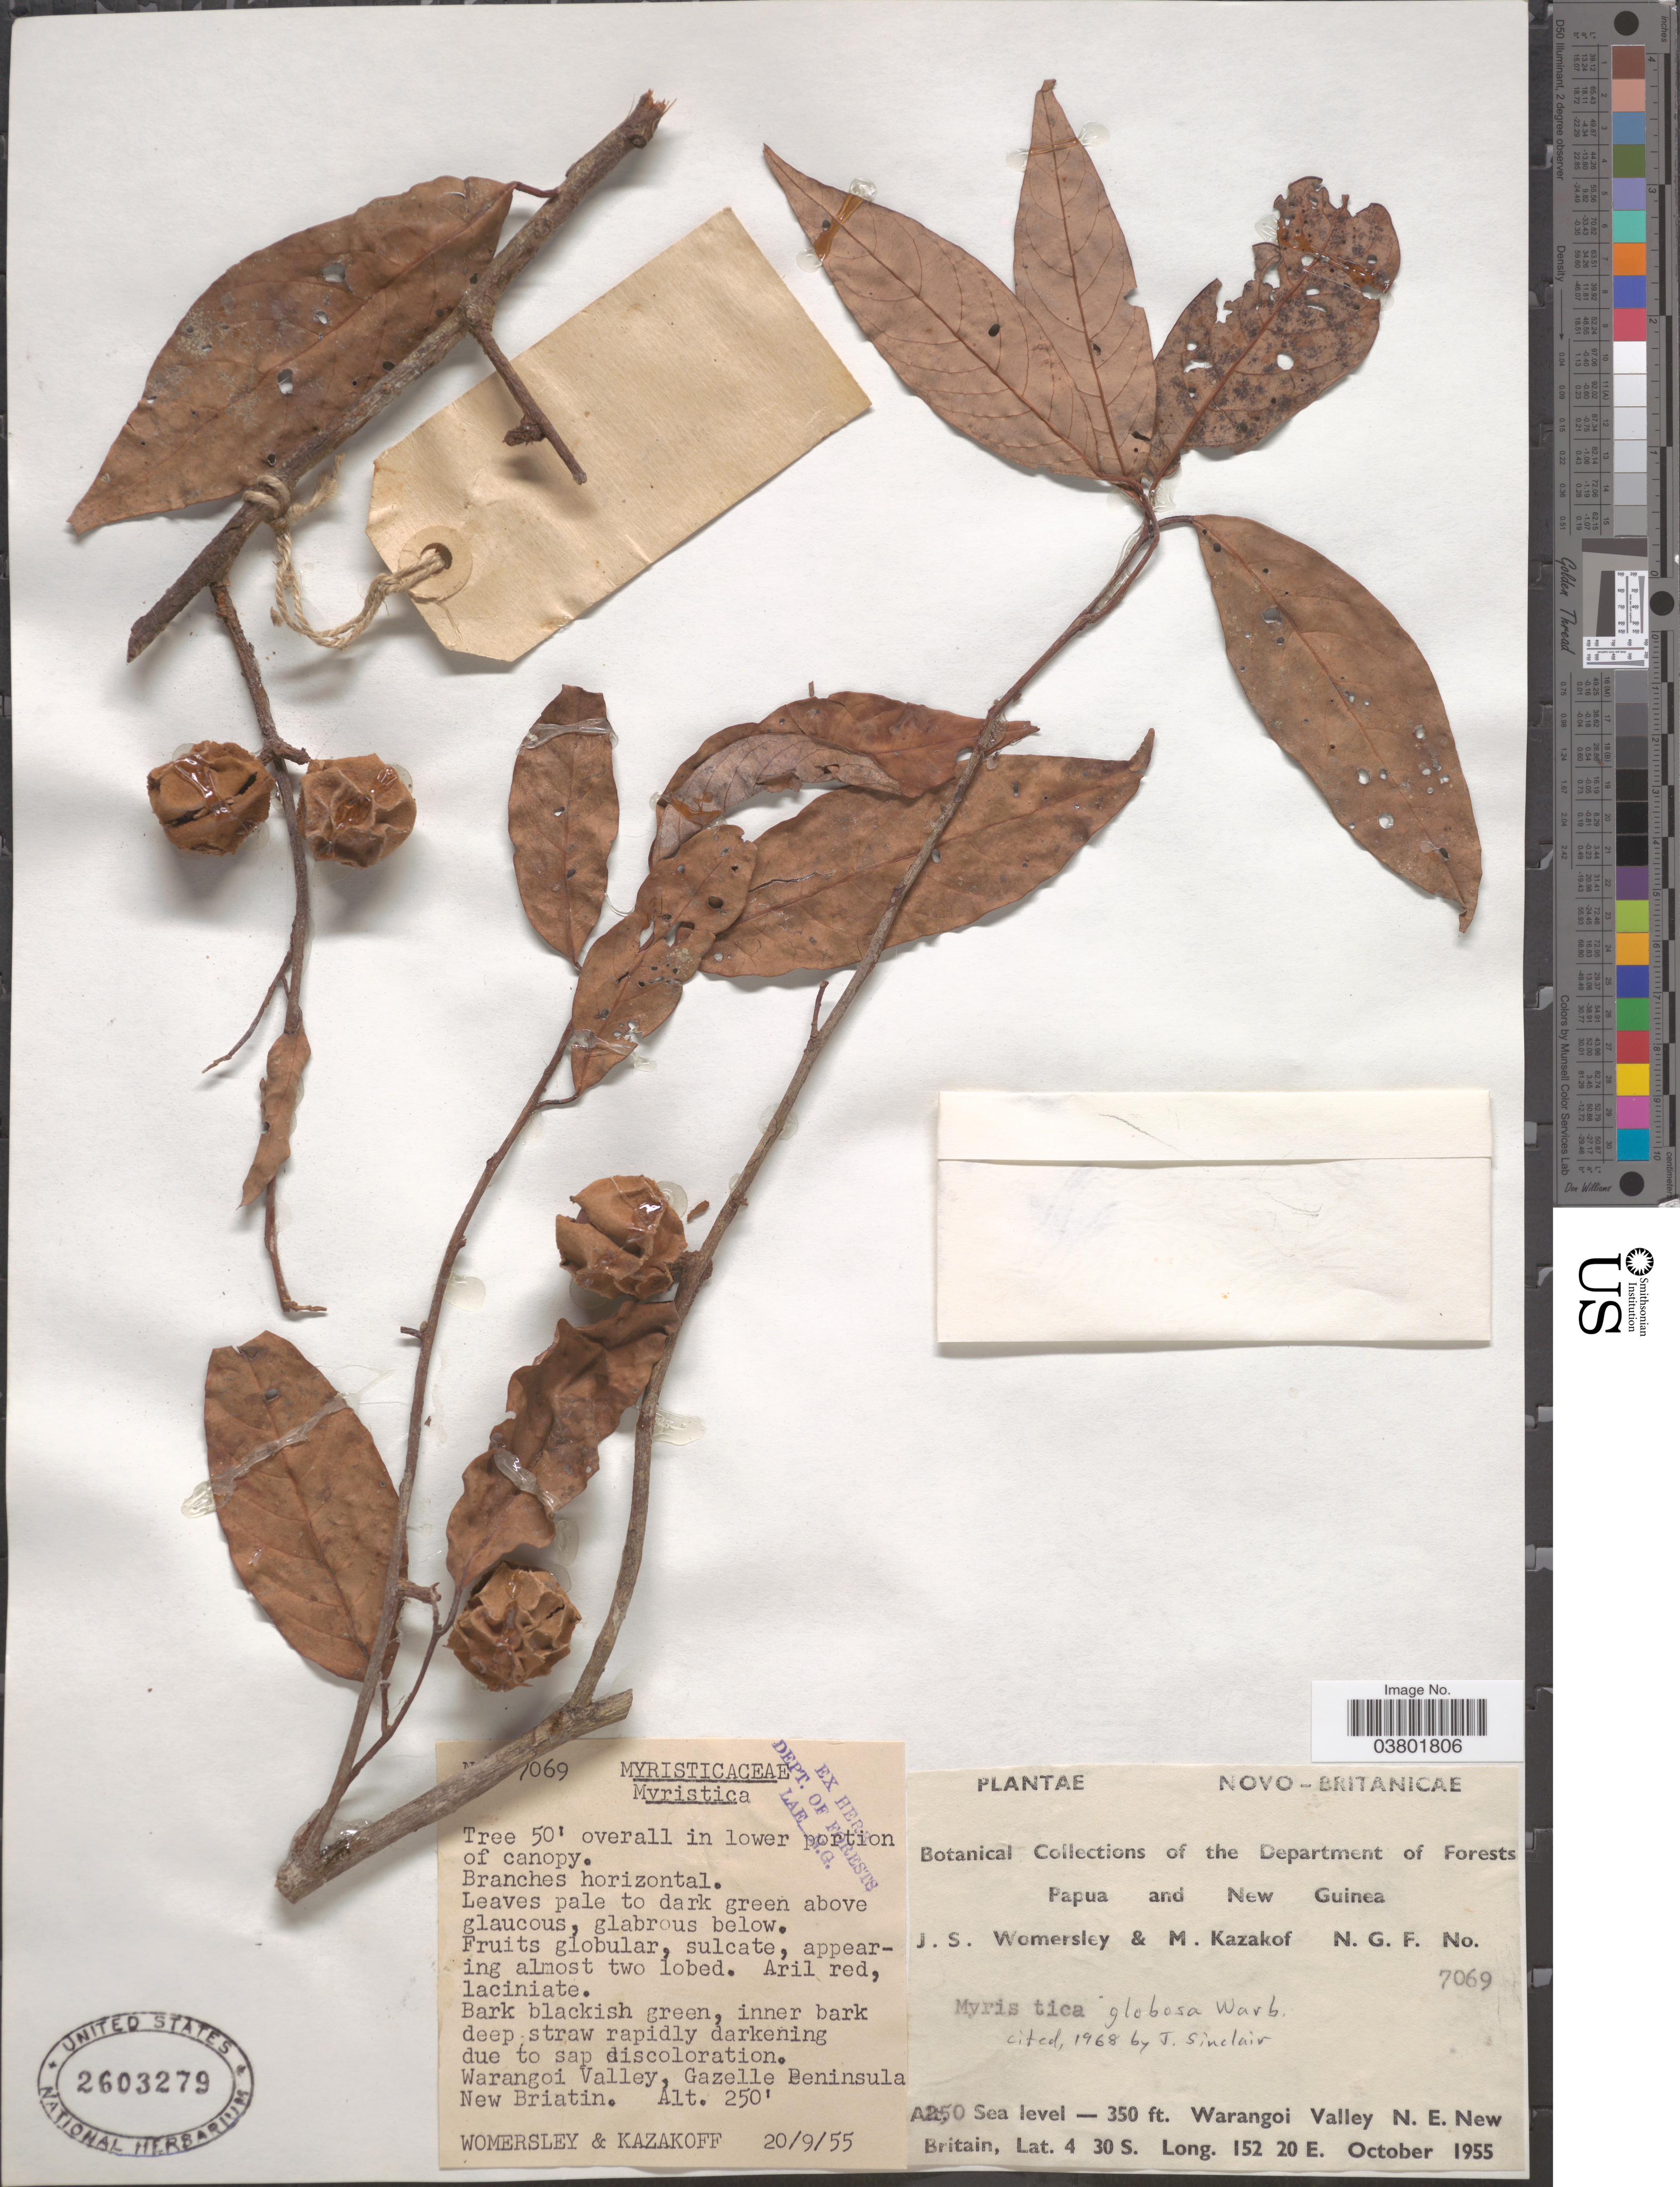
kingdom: Plantae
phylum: Tracheophyta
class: Magnoliopsida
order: Magnoliales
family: Myristicaceae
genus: Myristica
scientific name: Myristica globosa subsp. globosa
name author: Warb.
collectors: J. S. Womersley & M. Kazakof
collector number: NGF7069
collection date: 1955-09-20/1955-10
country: Papua New Guinea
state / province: East New Britain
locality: Novo-Britanicae. Warangoi Valley, Gazelle Peninsula, N.E. New Britain.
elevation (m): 76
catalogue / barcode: US 2603279